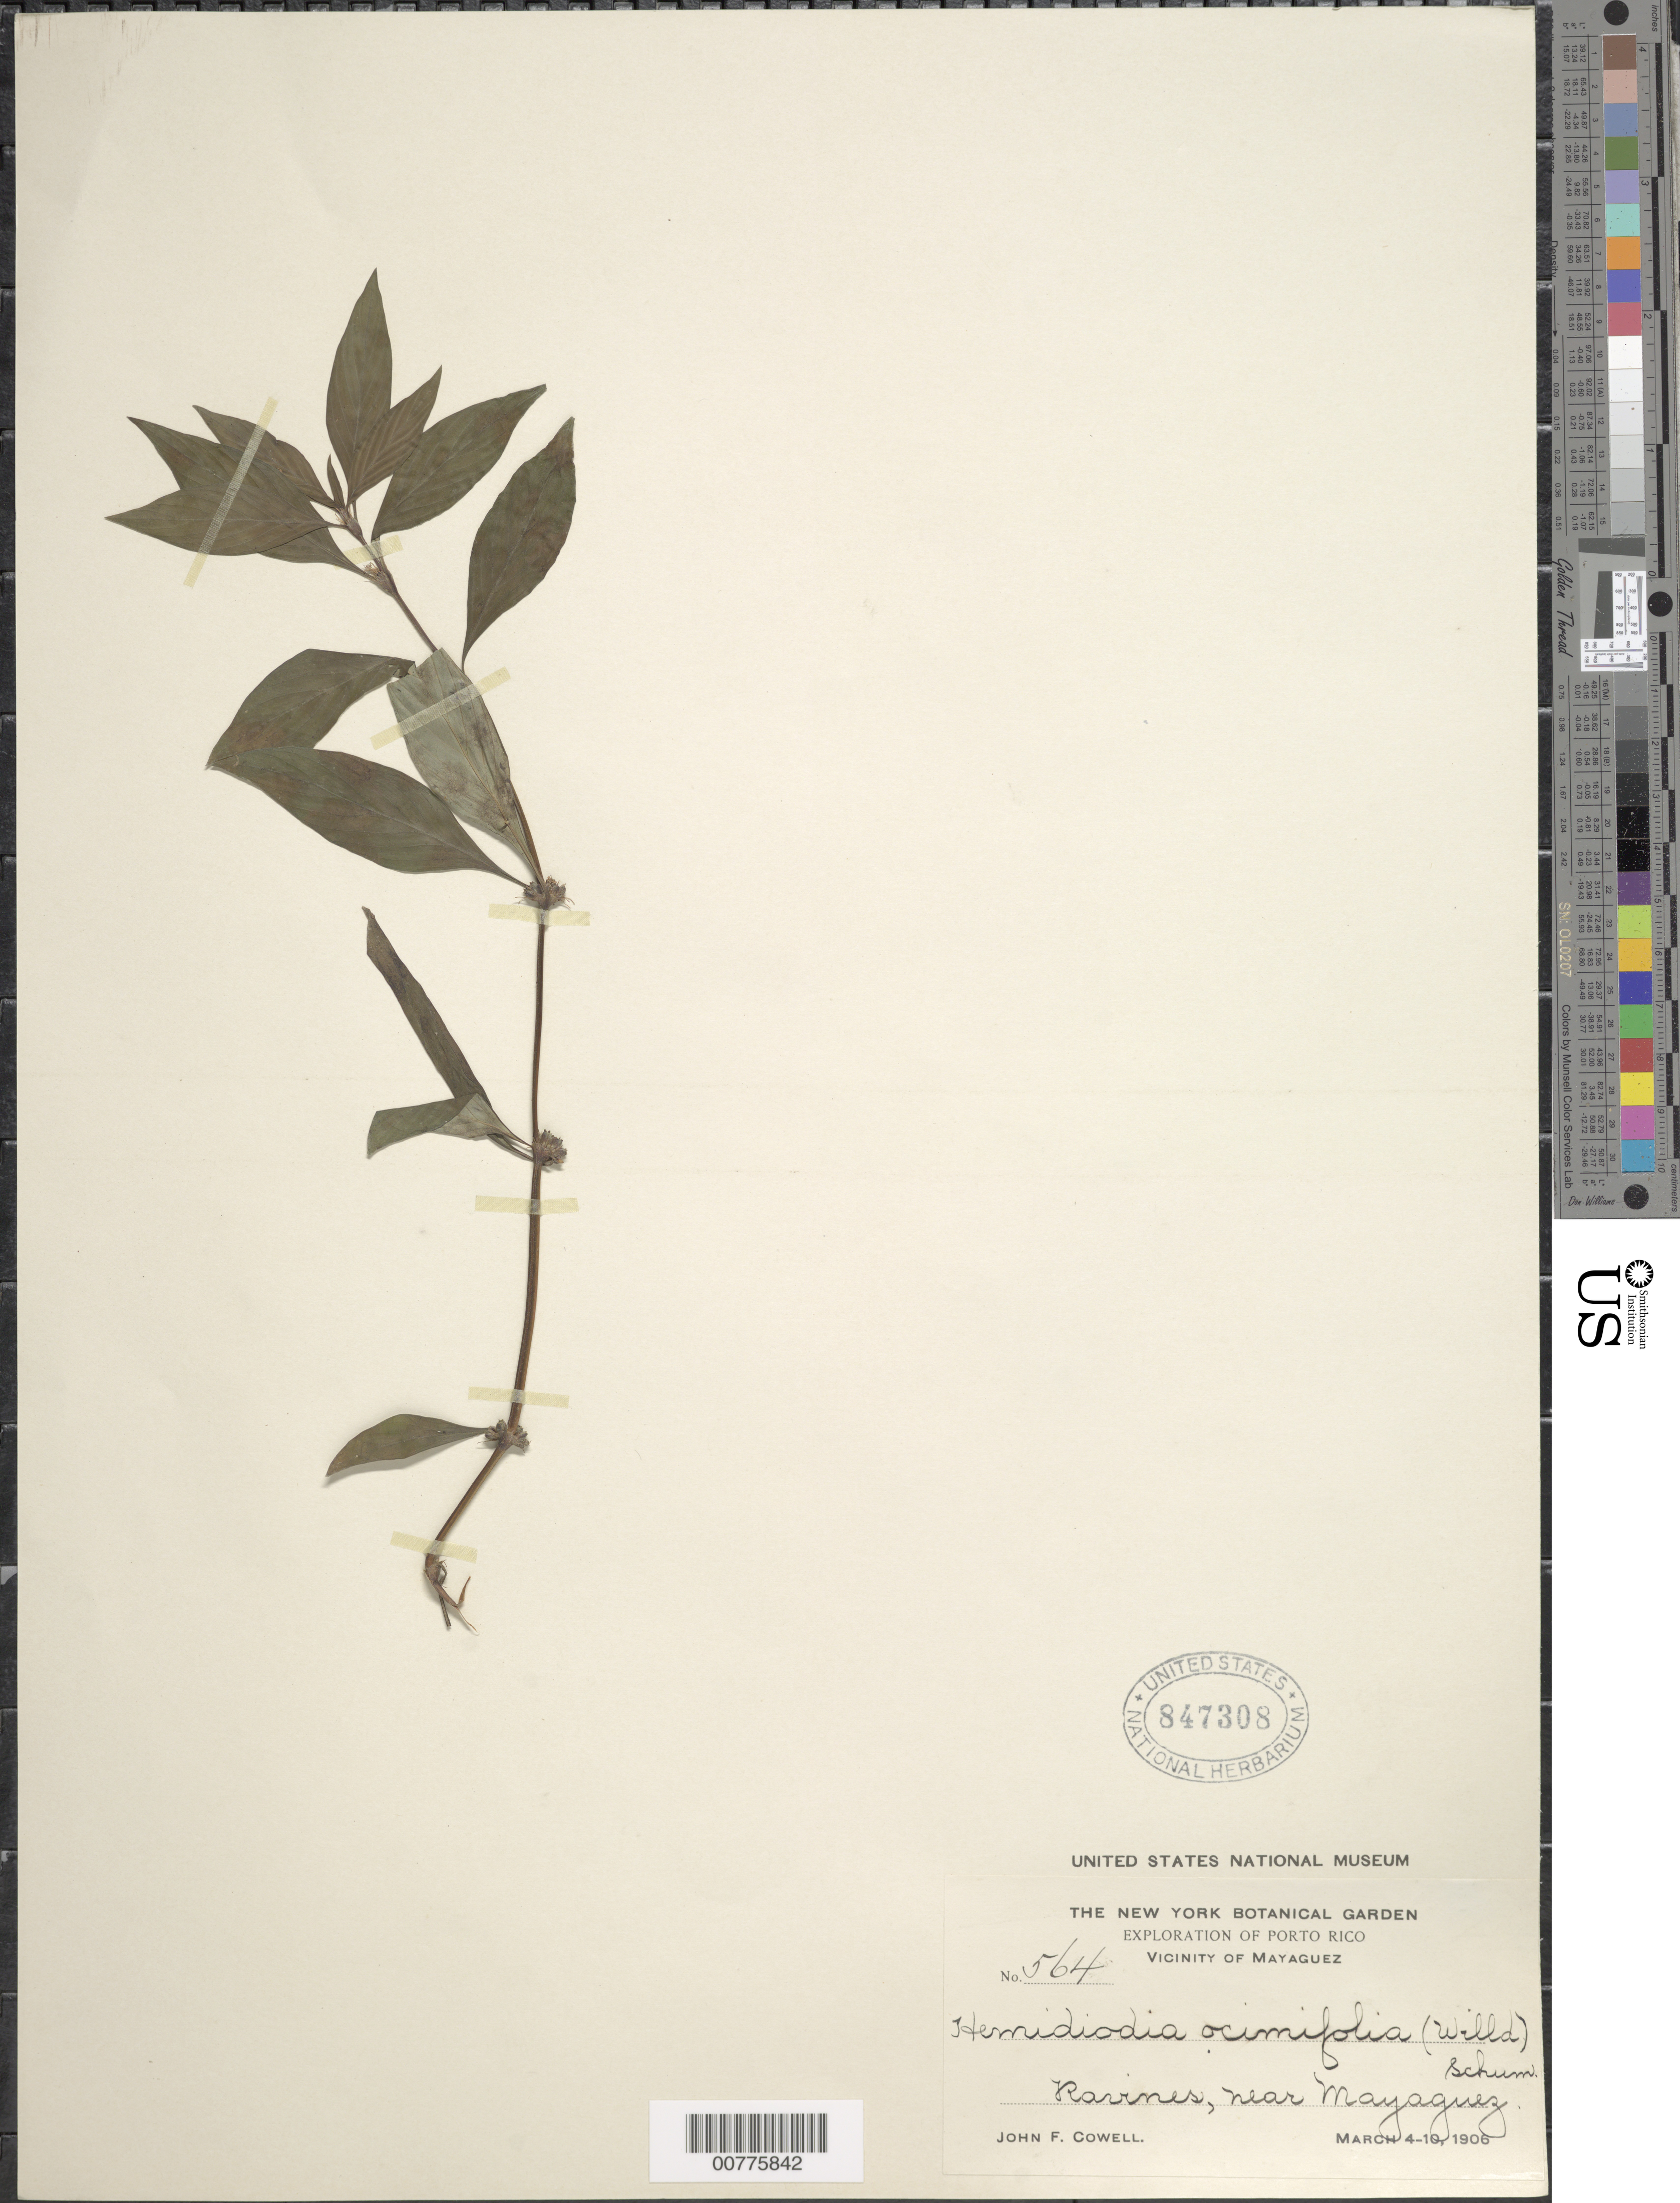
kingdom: Plantae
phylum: Tracheophyta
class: Magnoliopsida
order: Gentianales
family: Rubiaceae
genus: Spermacoce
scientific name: Spermacoce ocymifolia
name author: Willd. ex Roem. & Schult.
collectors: J. F. Cowell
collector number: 564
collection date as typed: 04 Mar 1906 to 10 Mar 1906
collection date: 1906-03-04/1906-03-10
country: Puerto Rico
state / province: Mayagüez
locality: Ravines, near Mayagüez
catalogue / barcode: US 847308